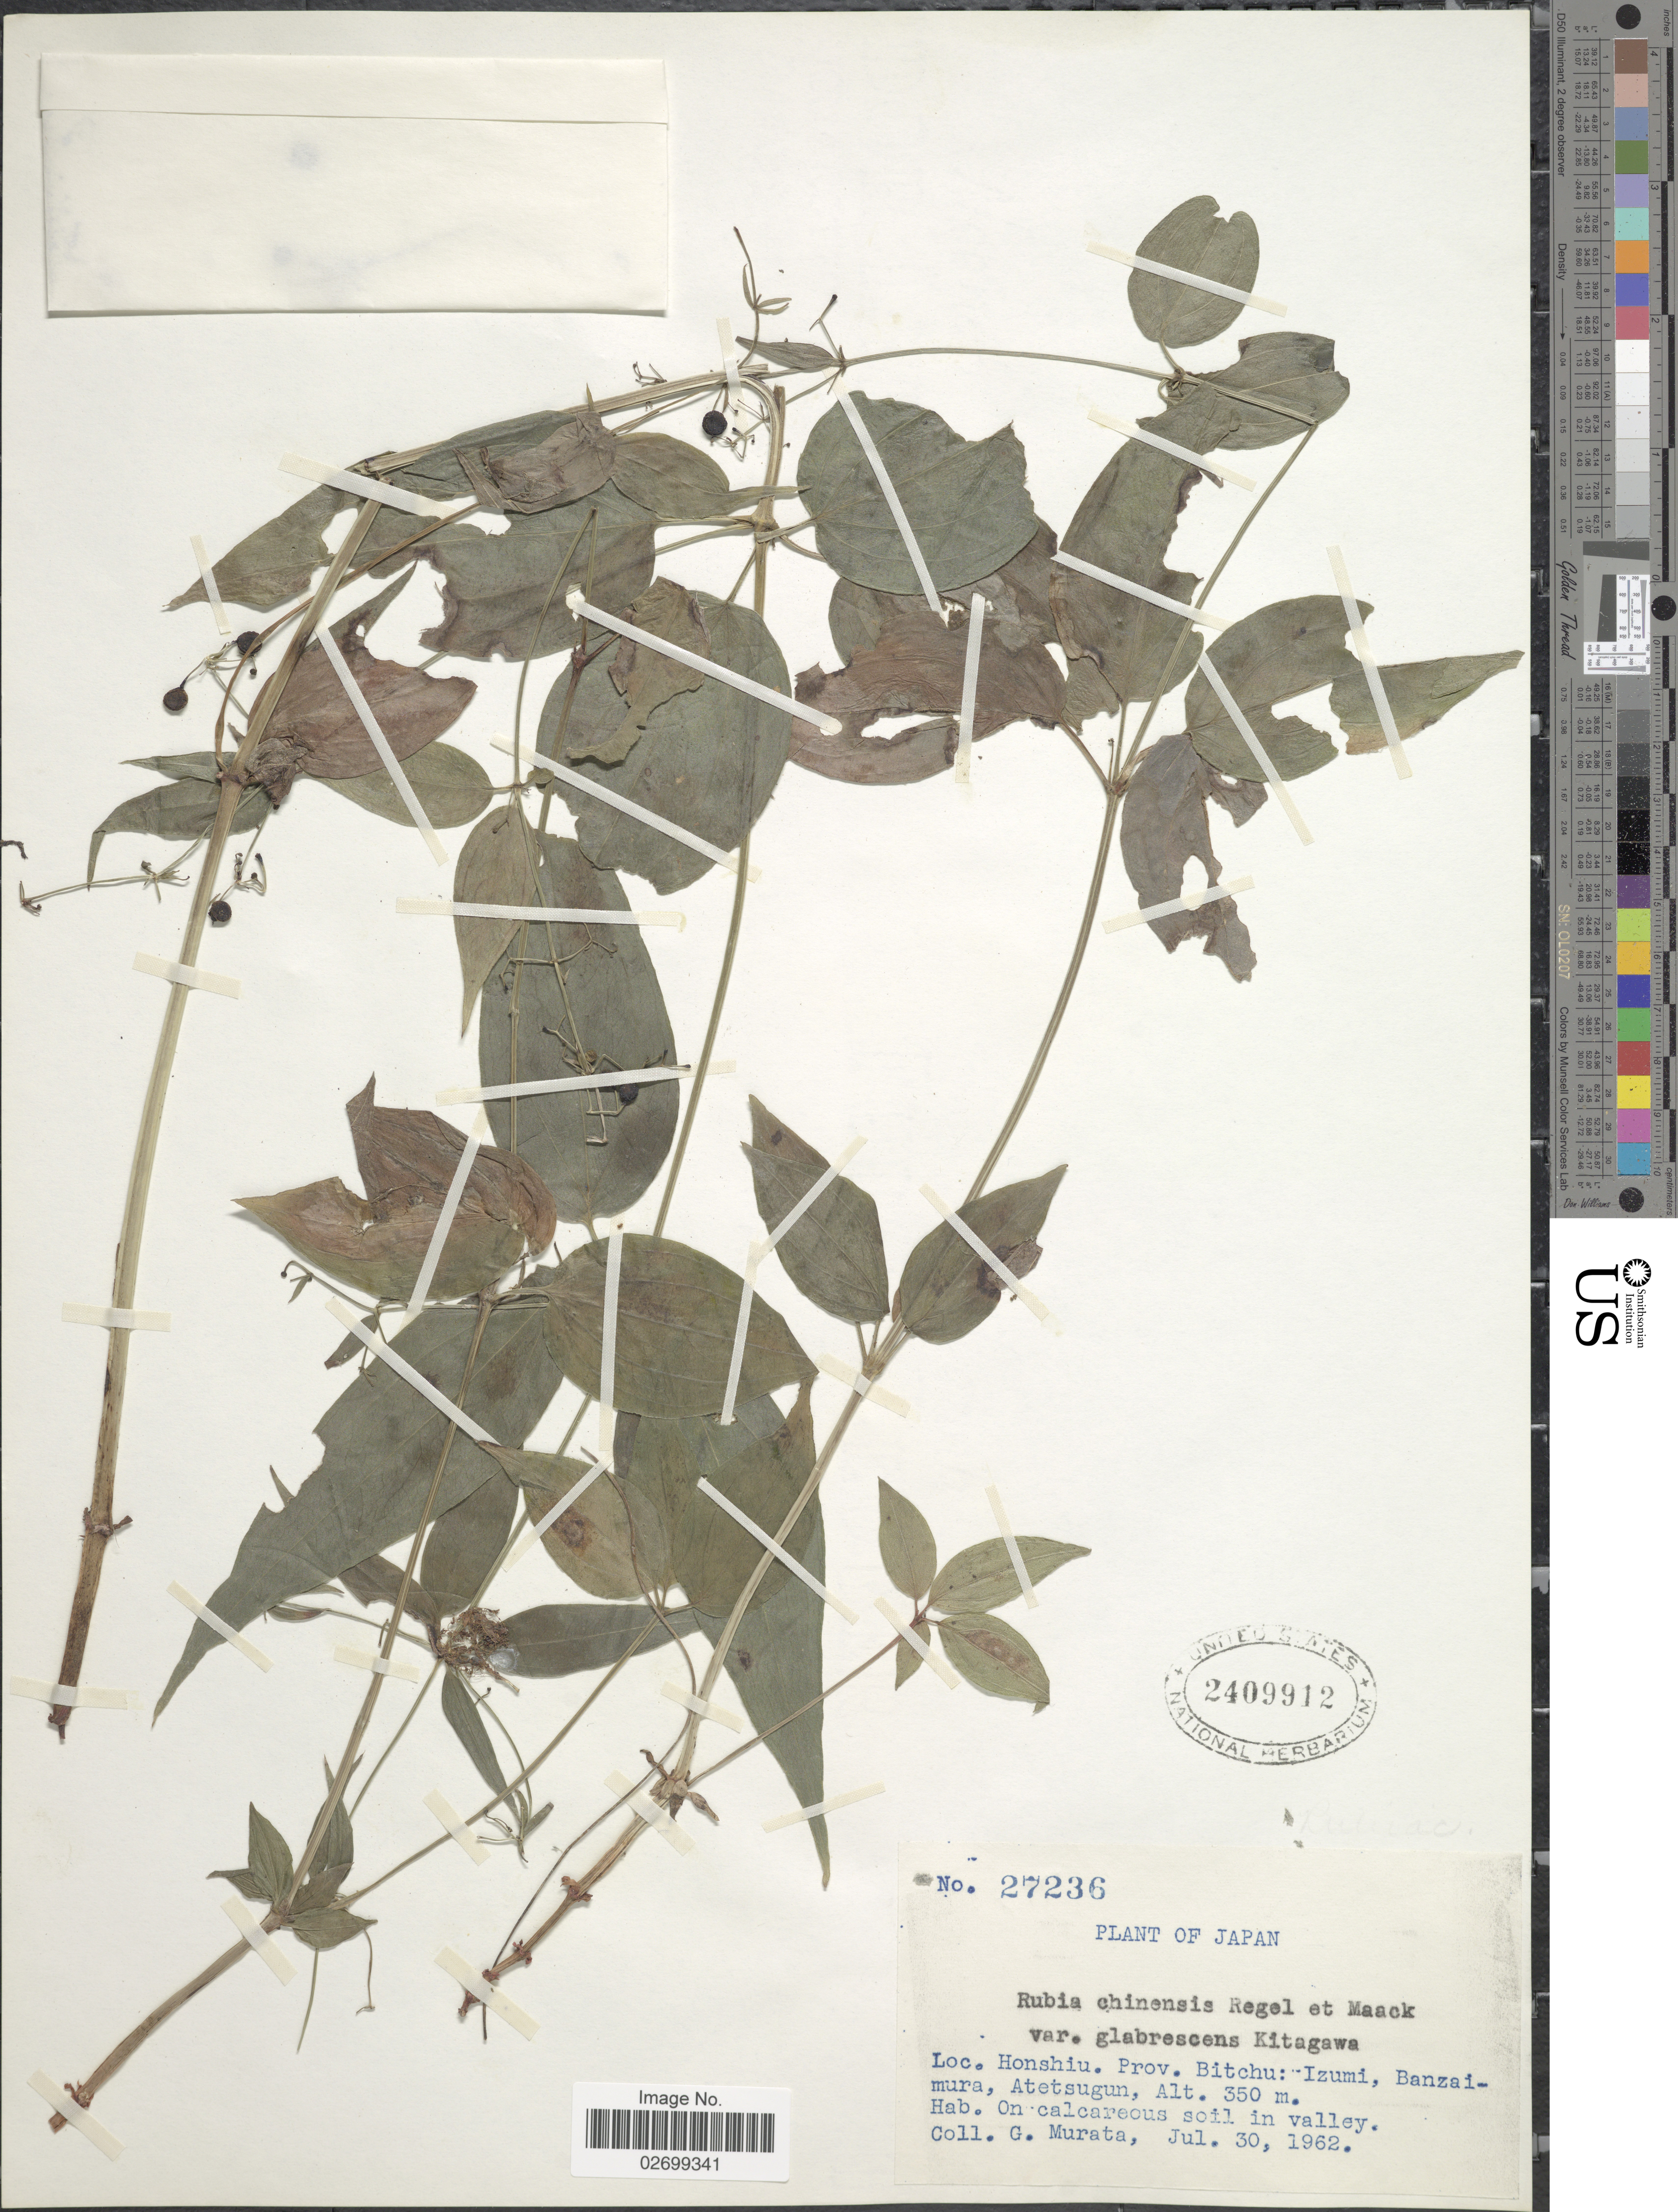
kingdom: Plantae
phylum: Tracheophyta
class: Magnoliopsida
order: Gentianales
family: Rubiaceae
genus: Rubia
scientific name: Rubia chinensis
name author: Regel & Maack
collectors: G. Murata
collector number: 27236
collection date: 1962-07-30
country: Japan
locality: Honshiu, Prov. Bitchu: Izumi, Banzaimura, Atetsugun, in valley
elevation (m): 350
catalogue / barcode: US 2409912